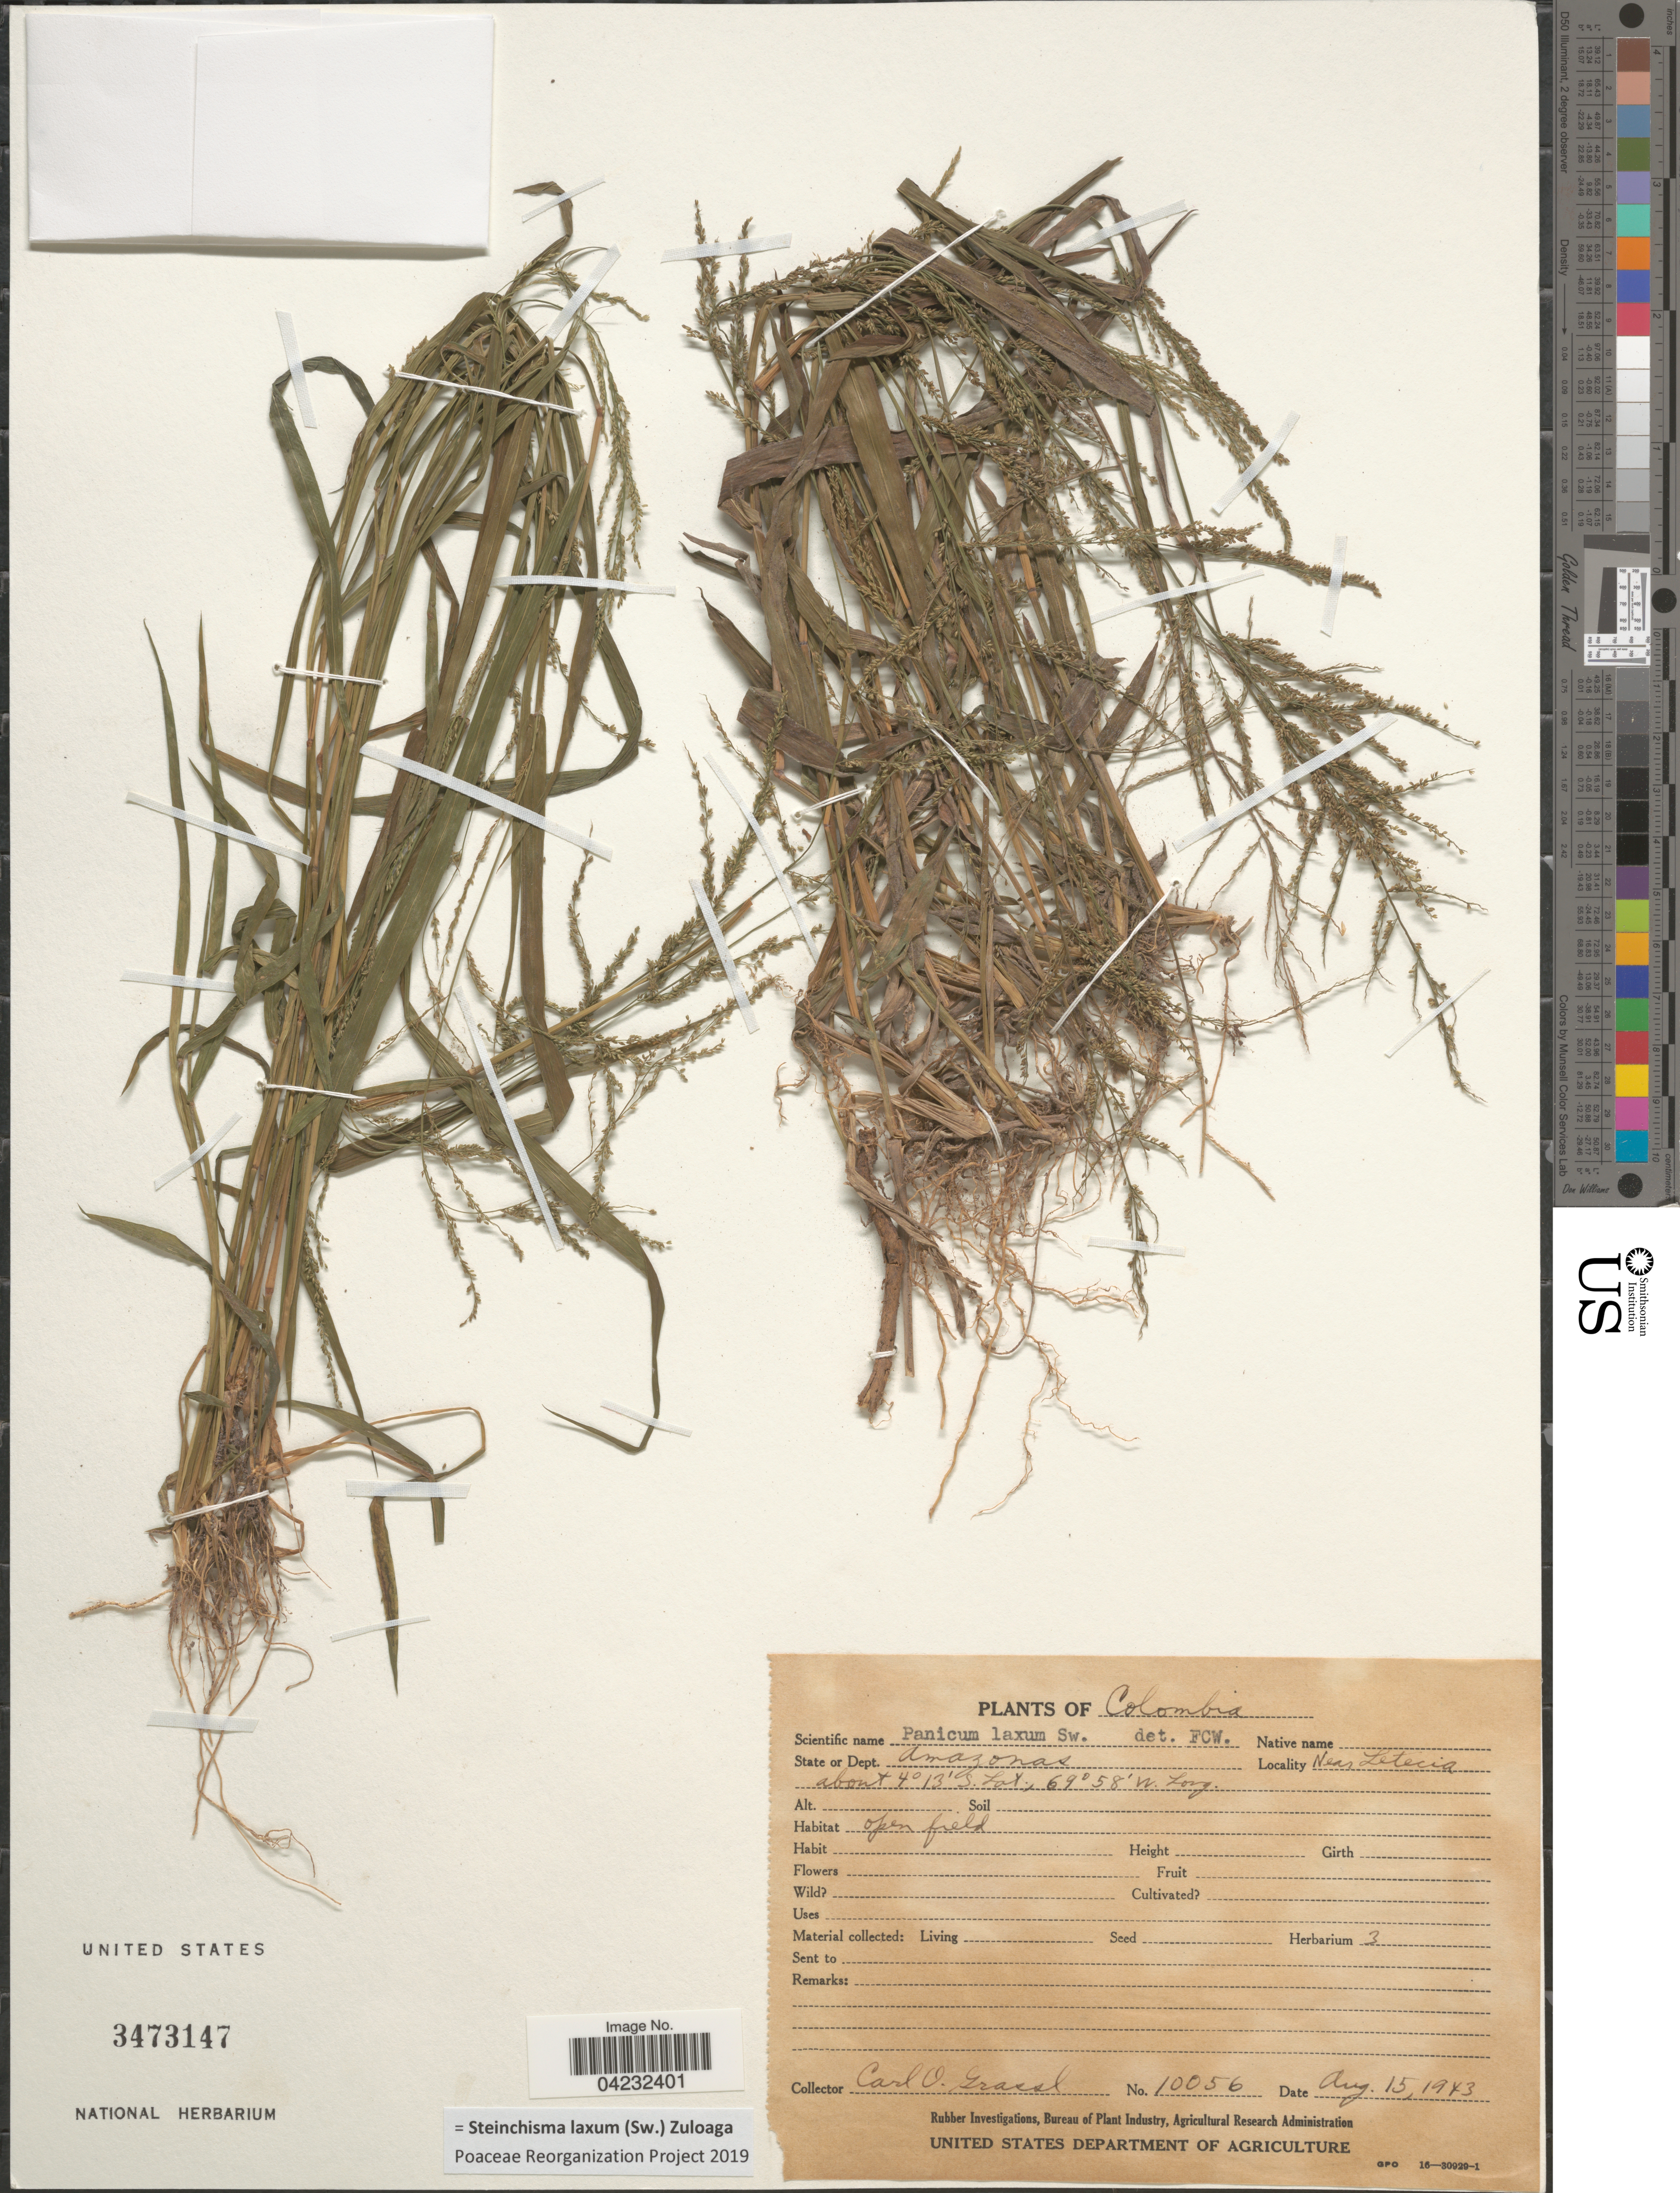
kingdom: Plantae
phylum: Tracheophyta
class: Liliopsida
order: Poales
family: Poaceae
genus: Steinchisma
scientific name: Steinchisma laxum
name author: (Sw.) Zuloaga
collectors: C. Grassl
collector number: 10056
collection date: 1943-08-15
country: Colombia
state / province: Amazônas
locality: Near Letecia.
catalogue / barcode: US 3473147